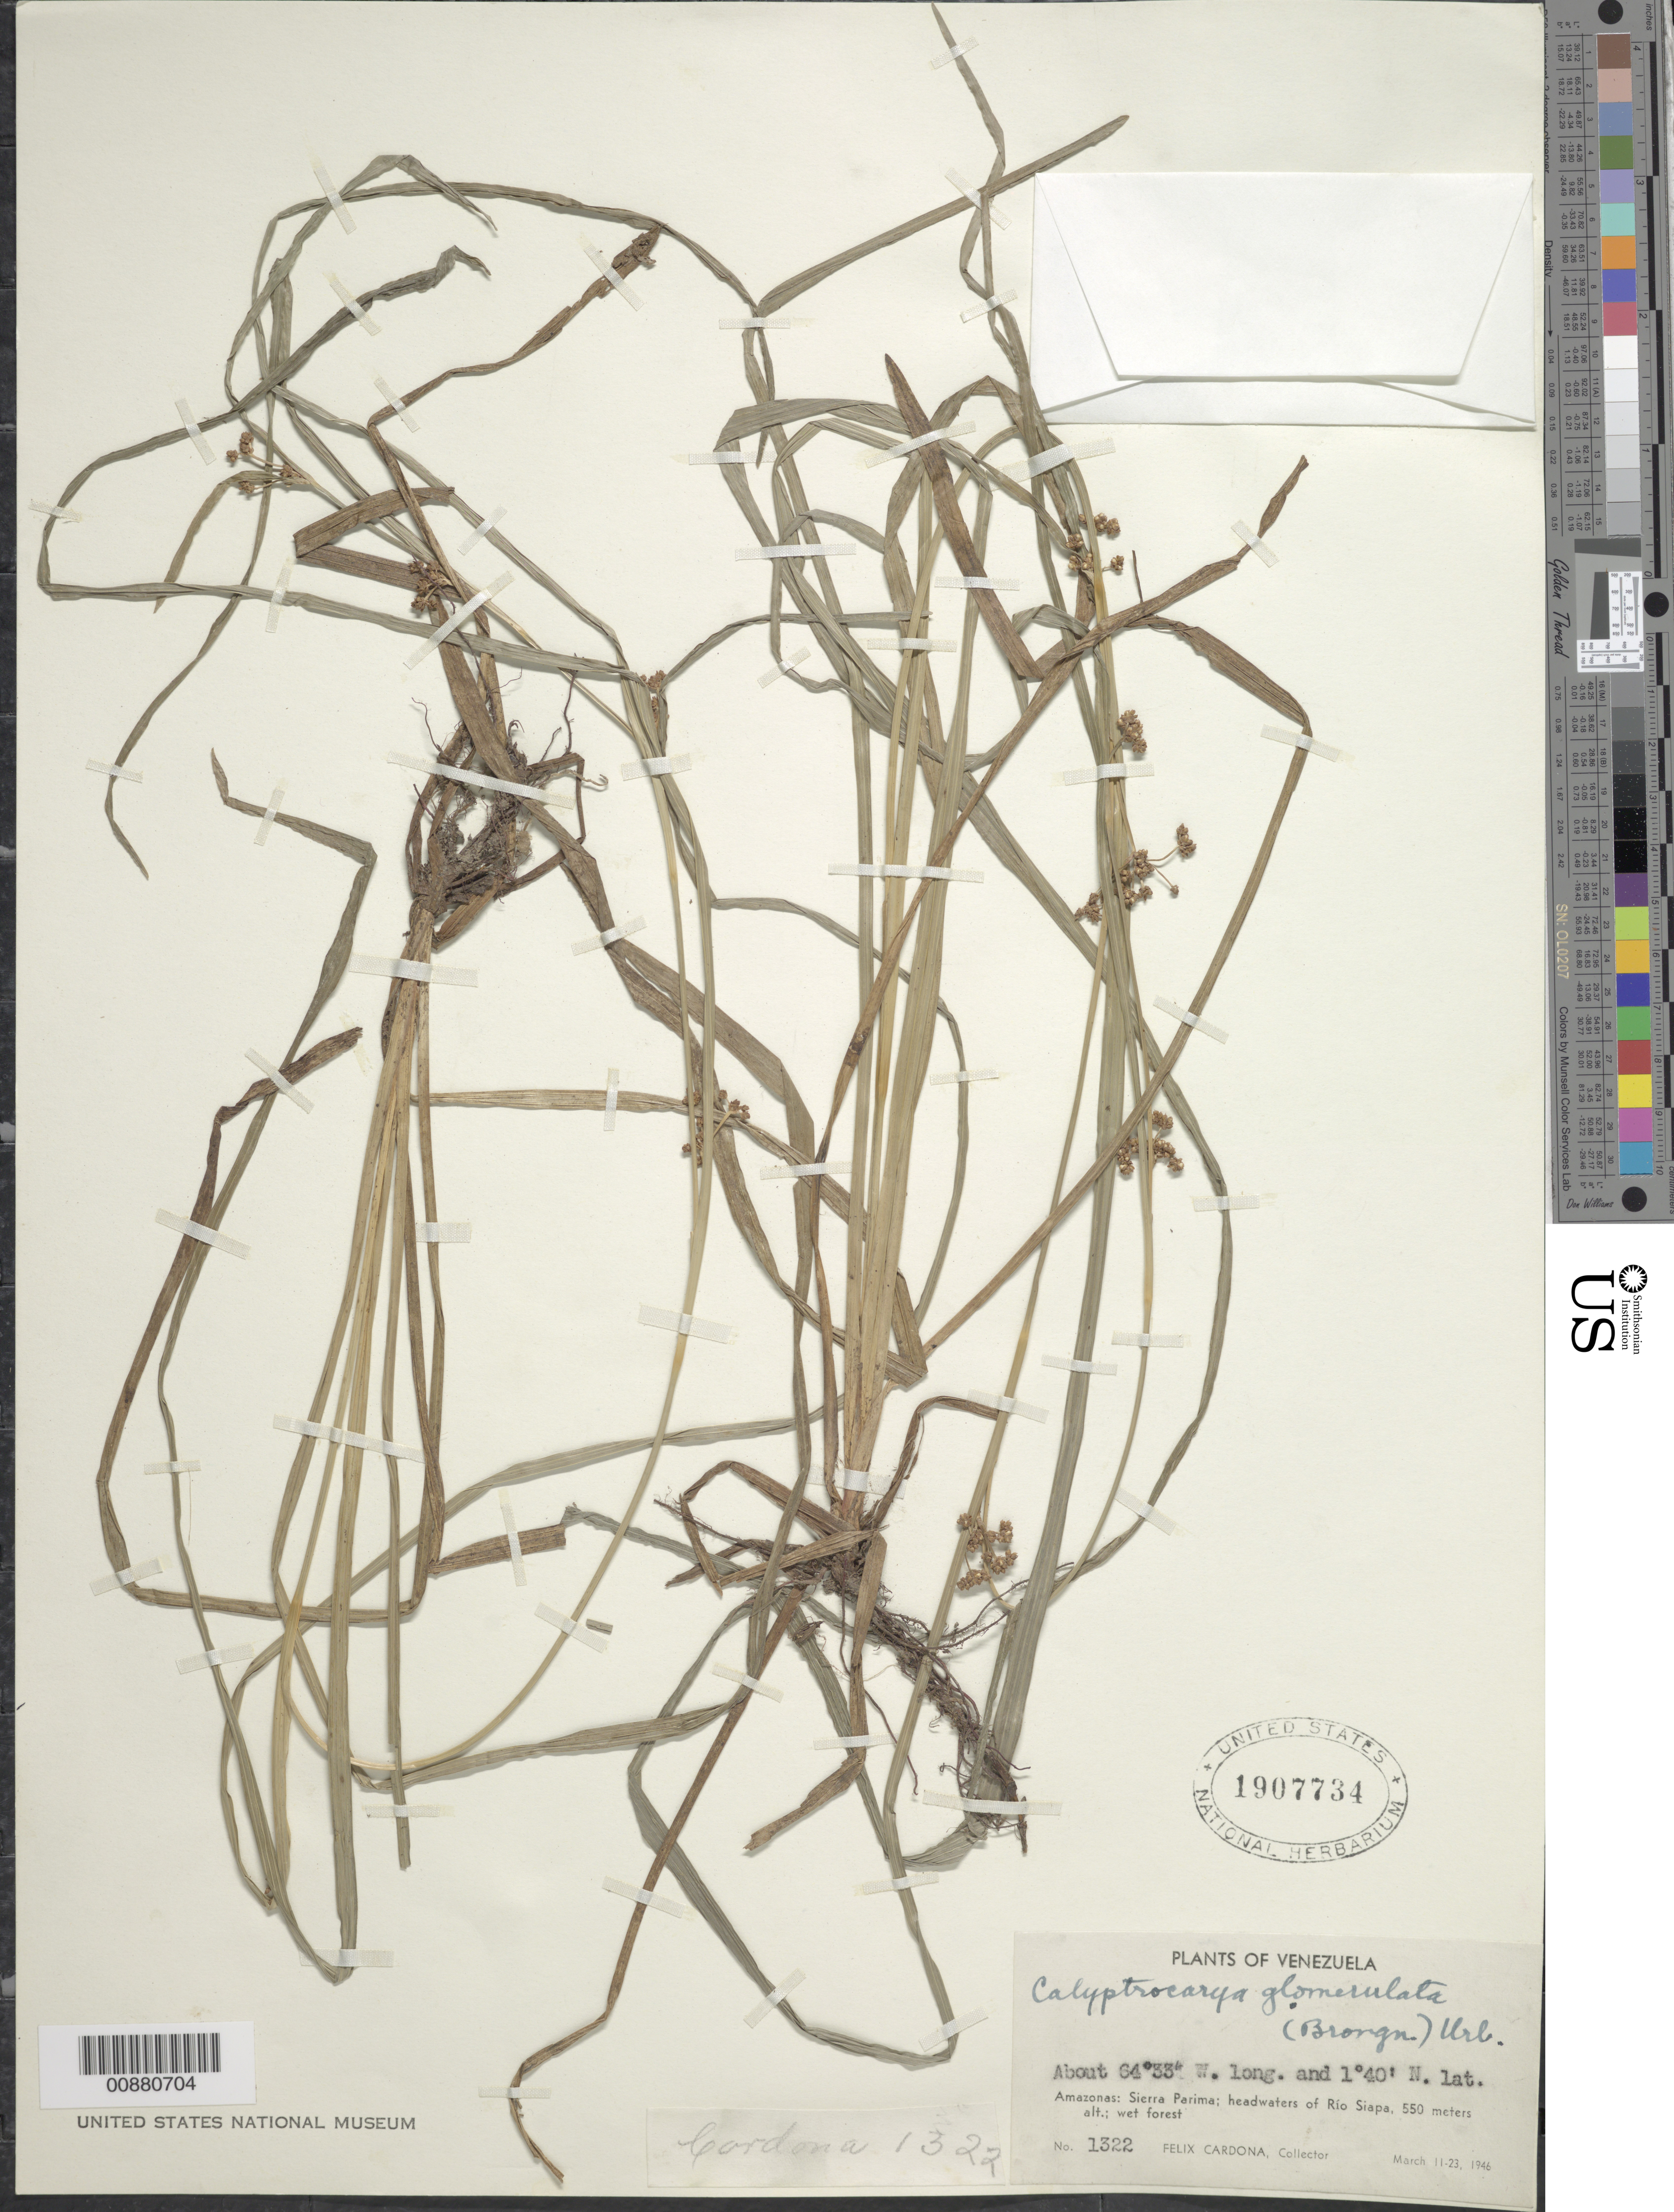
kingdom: Plantae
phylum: Tracheophyta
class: Liliopsida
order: Poales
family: Cyperaceae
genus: Calyptrocarya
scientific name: Calyptrocarya glomerulata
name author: (Brongn.) Urb.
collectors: F. Cardona Puig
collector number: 1322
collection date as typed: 11-Mar-46 to 23-Mar-46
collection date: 1946-03-11/1946-03-23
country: Venezuela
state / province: Amazonas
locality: Sierra Parima, headwaters of Río Siapa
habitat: Wet forest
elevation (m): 550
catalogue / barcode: US 1907734